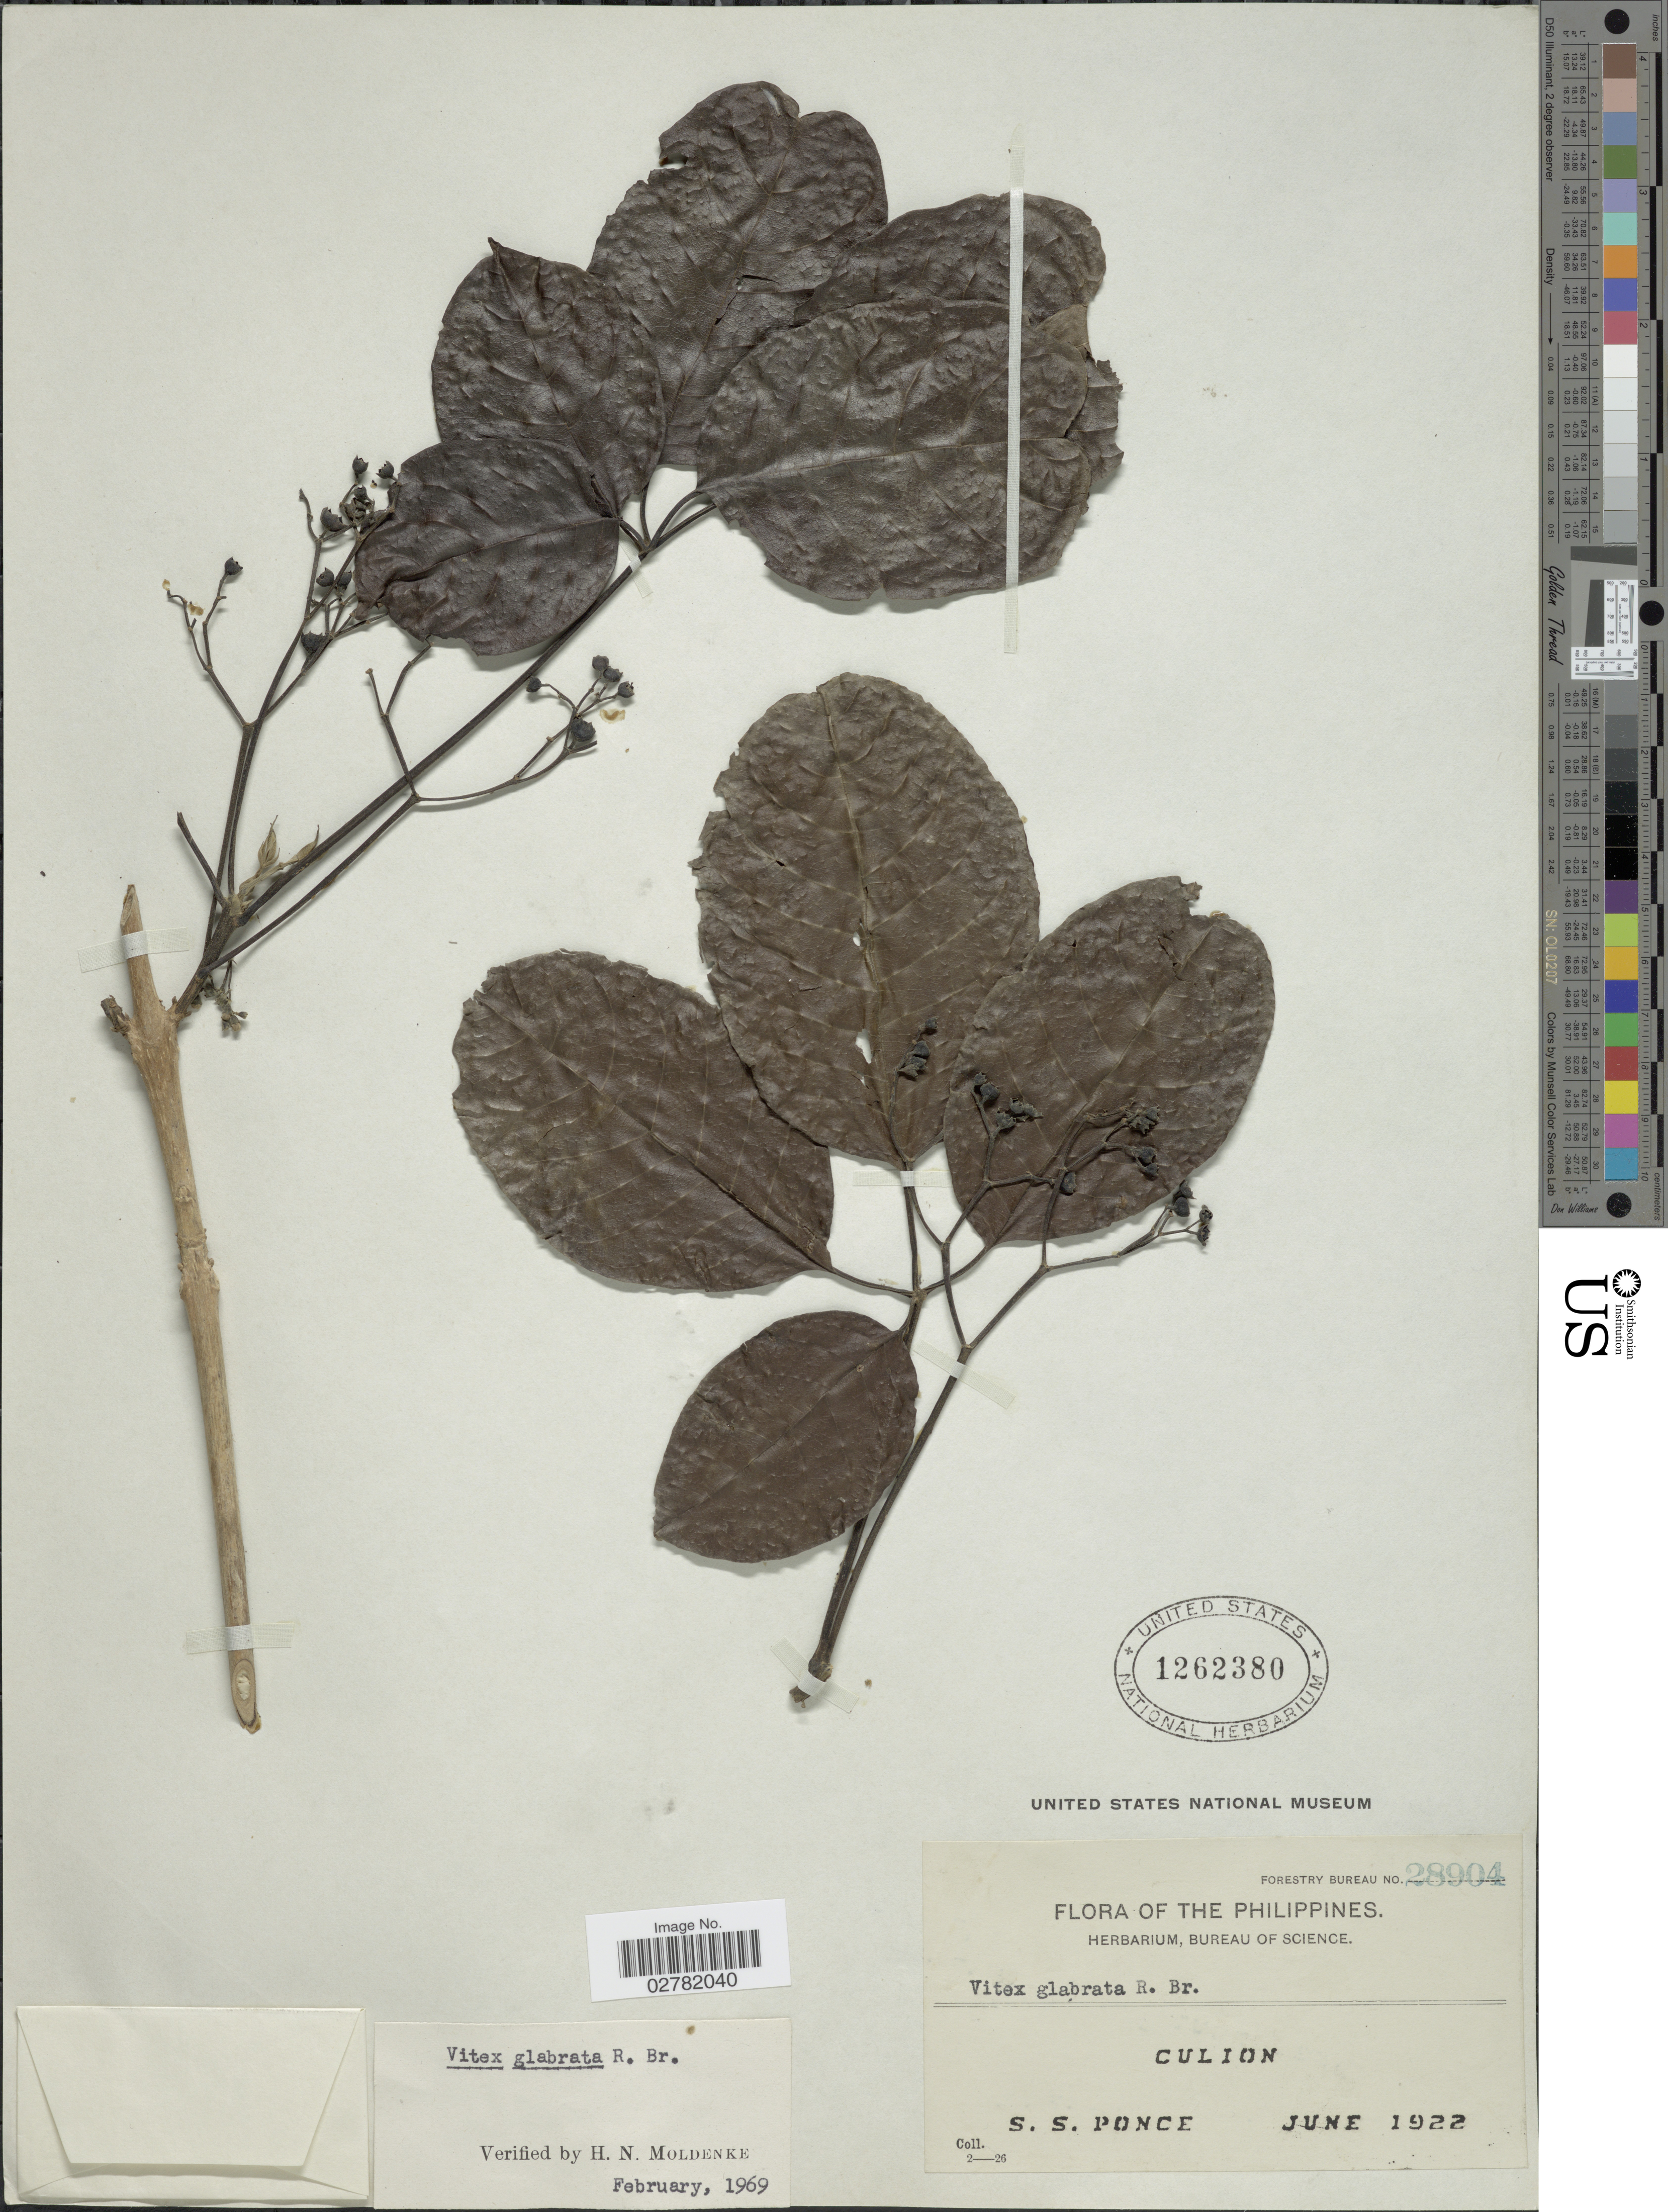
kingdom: Plantae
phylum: Tracheophyta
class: Magnoliopsida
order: Lamiales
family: Lamiaceae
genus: Vitex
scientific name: Vitex glabrata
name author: R. Br.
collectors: S. Ponce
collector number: Forestry Bureau 28904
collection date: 1922-06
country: Philippines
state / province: Mimaropa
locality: Culion.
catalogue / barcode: US 1262380